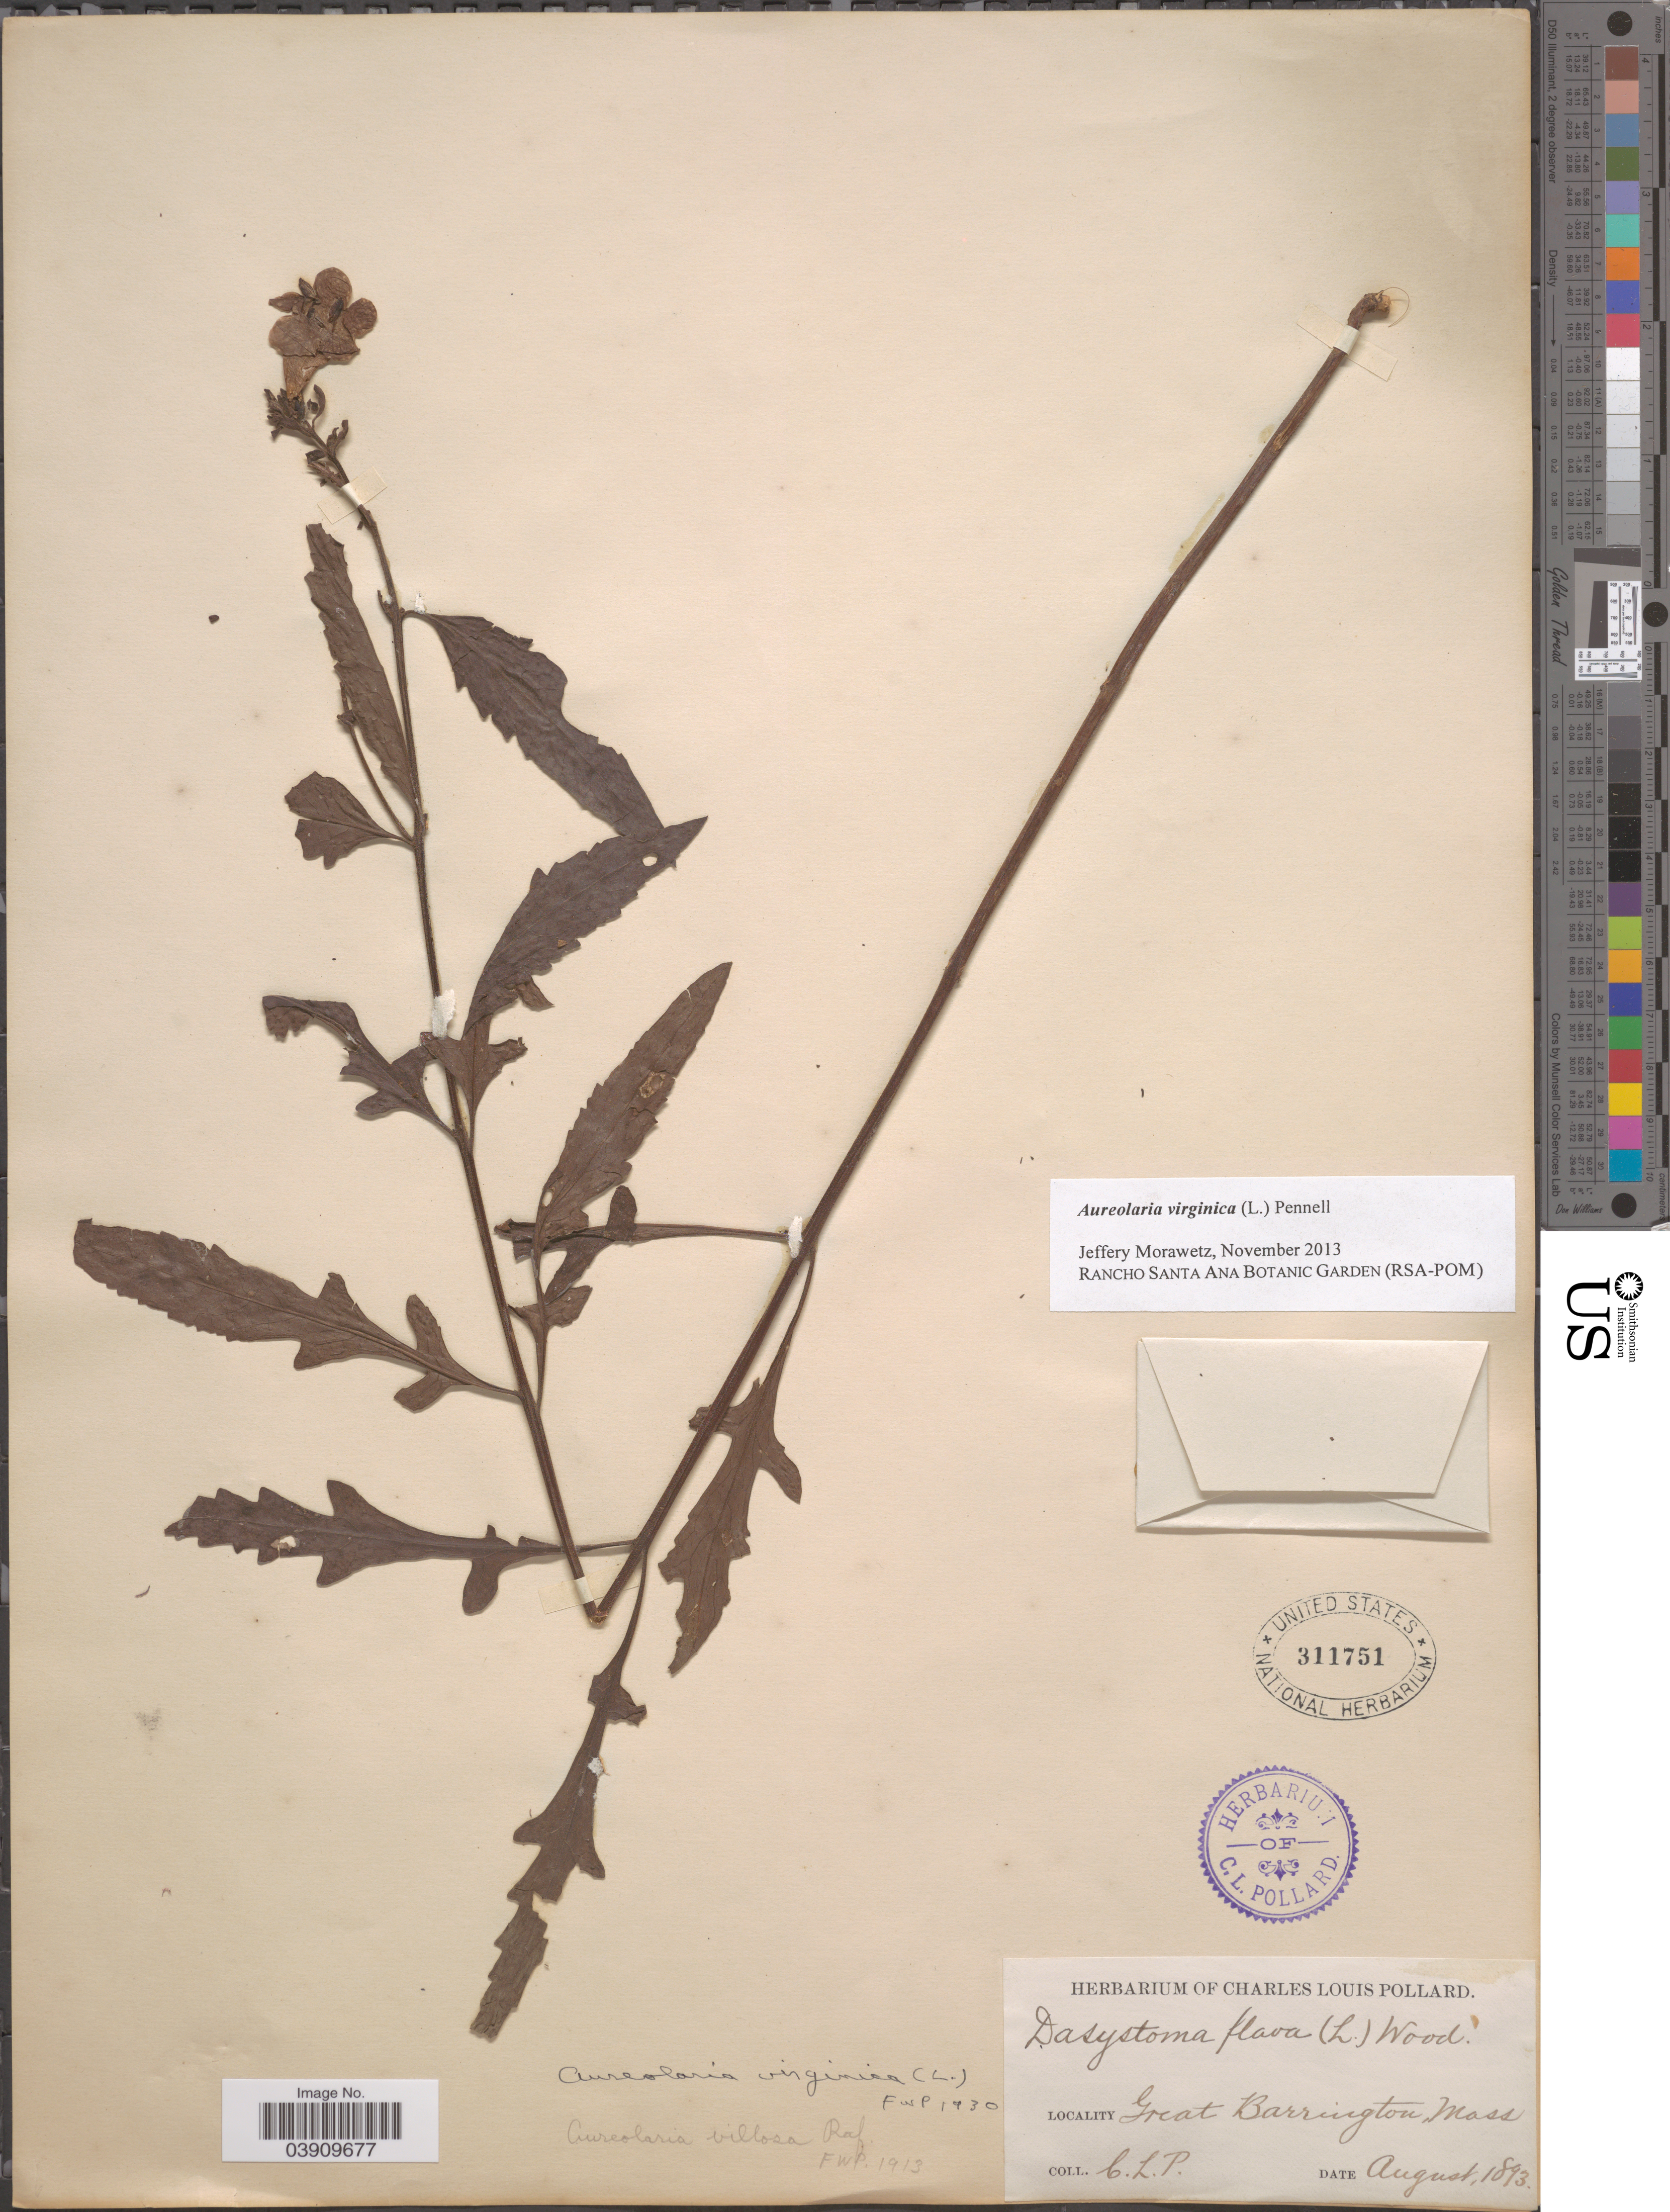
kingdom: Plantae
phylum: Tracheophyta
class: Magnoliopsida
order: Lamiales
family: Orobanchaceae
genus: Aureolaria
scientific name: Aureolaria virginica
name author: (L.) Pennell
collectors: C. L. Pollard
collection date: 1893-08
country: United States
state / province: Massachusetts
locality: Great Barrington.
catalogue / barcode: US 311751